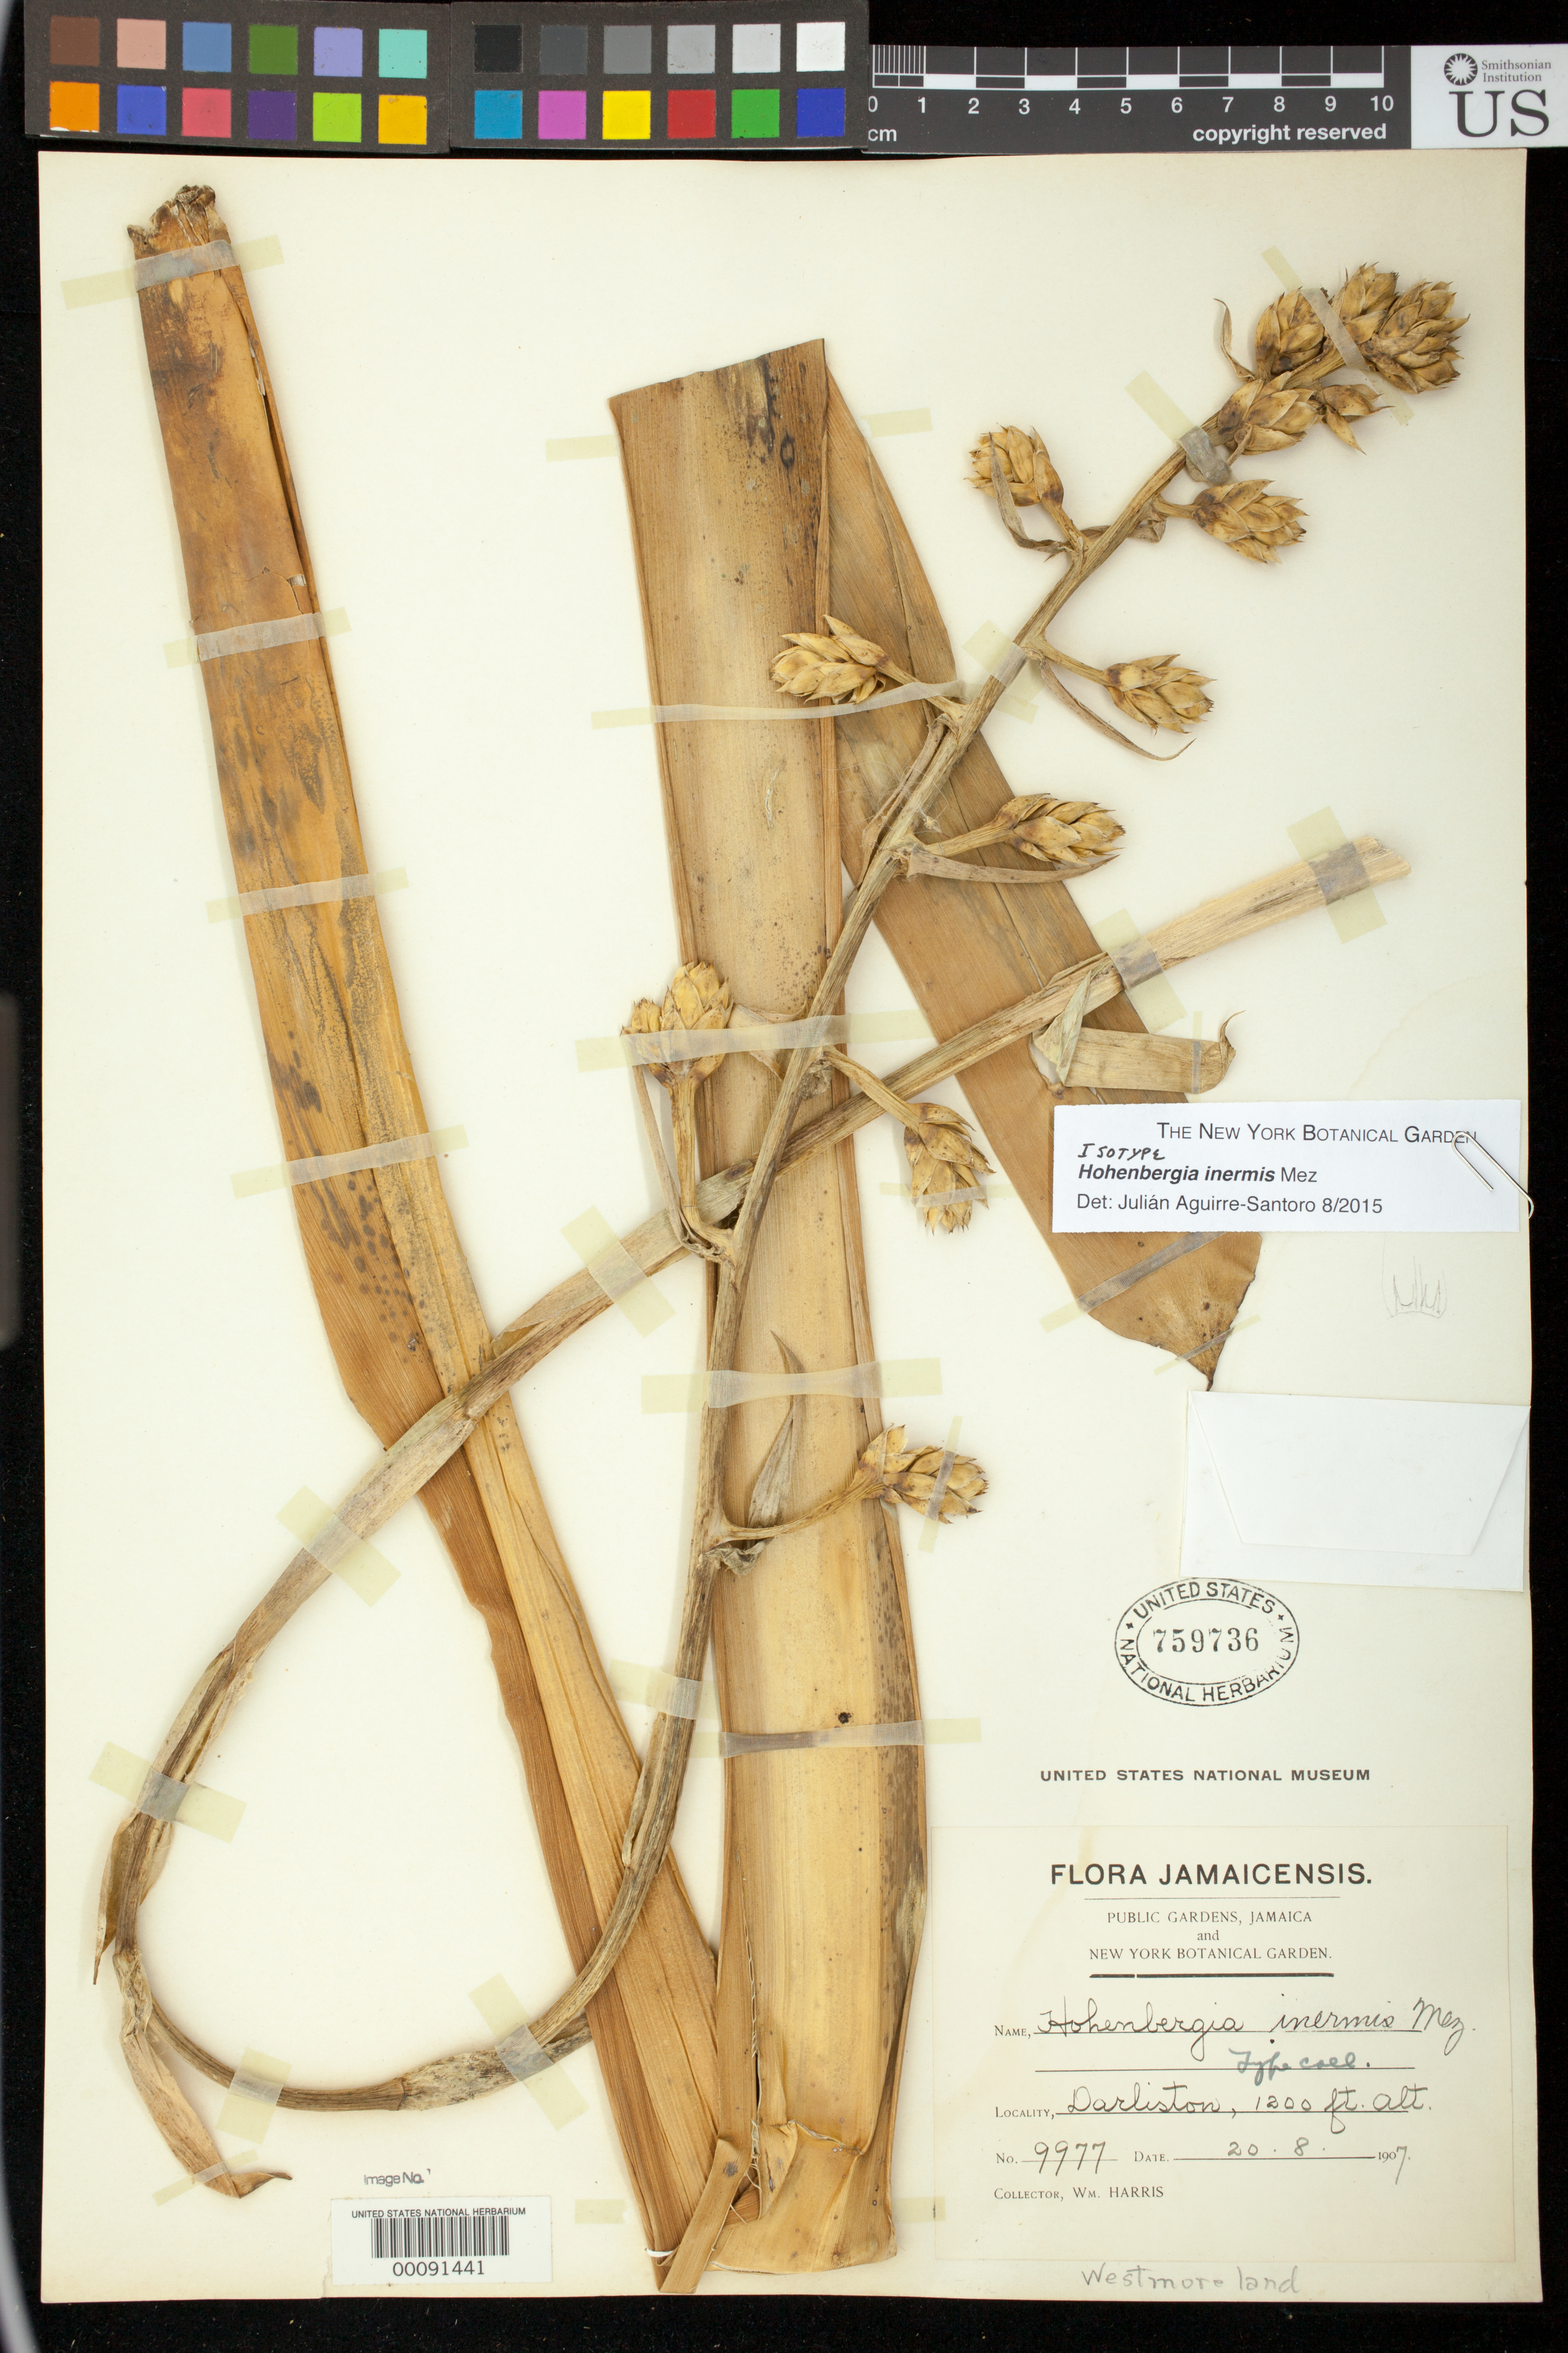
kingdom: Plantae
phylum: Tracheophyta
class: Liliopsida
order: Poales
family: Bromeliaceae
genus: Hohenbergia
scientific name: Hohenbergia inermis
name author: Mez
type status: Isotype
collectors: W. H. Harris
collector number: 9977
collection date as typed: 20 Aug 1907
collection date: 1907-08-20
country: Jamaica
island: Greater Antilles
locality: Darliston.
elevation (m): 366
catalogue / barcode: US 759736